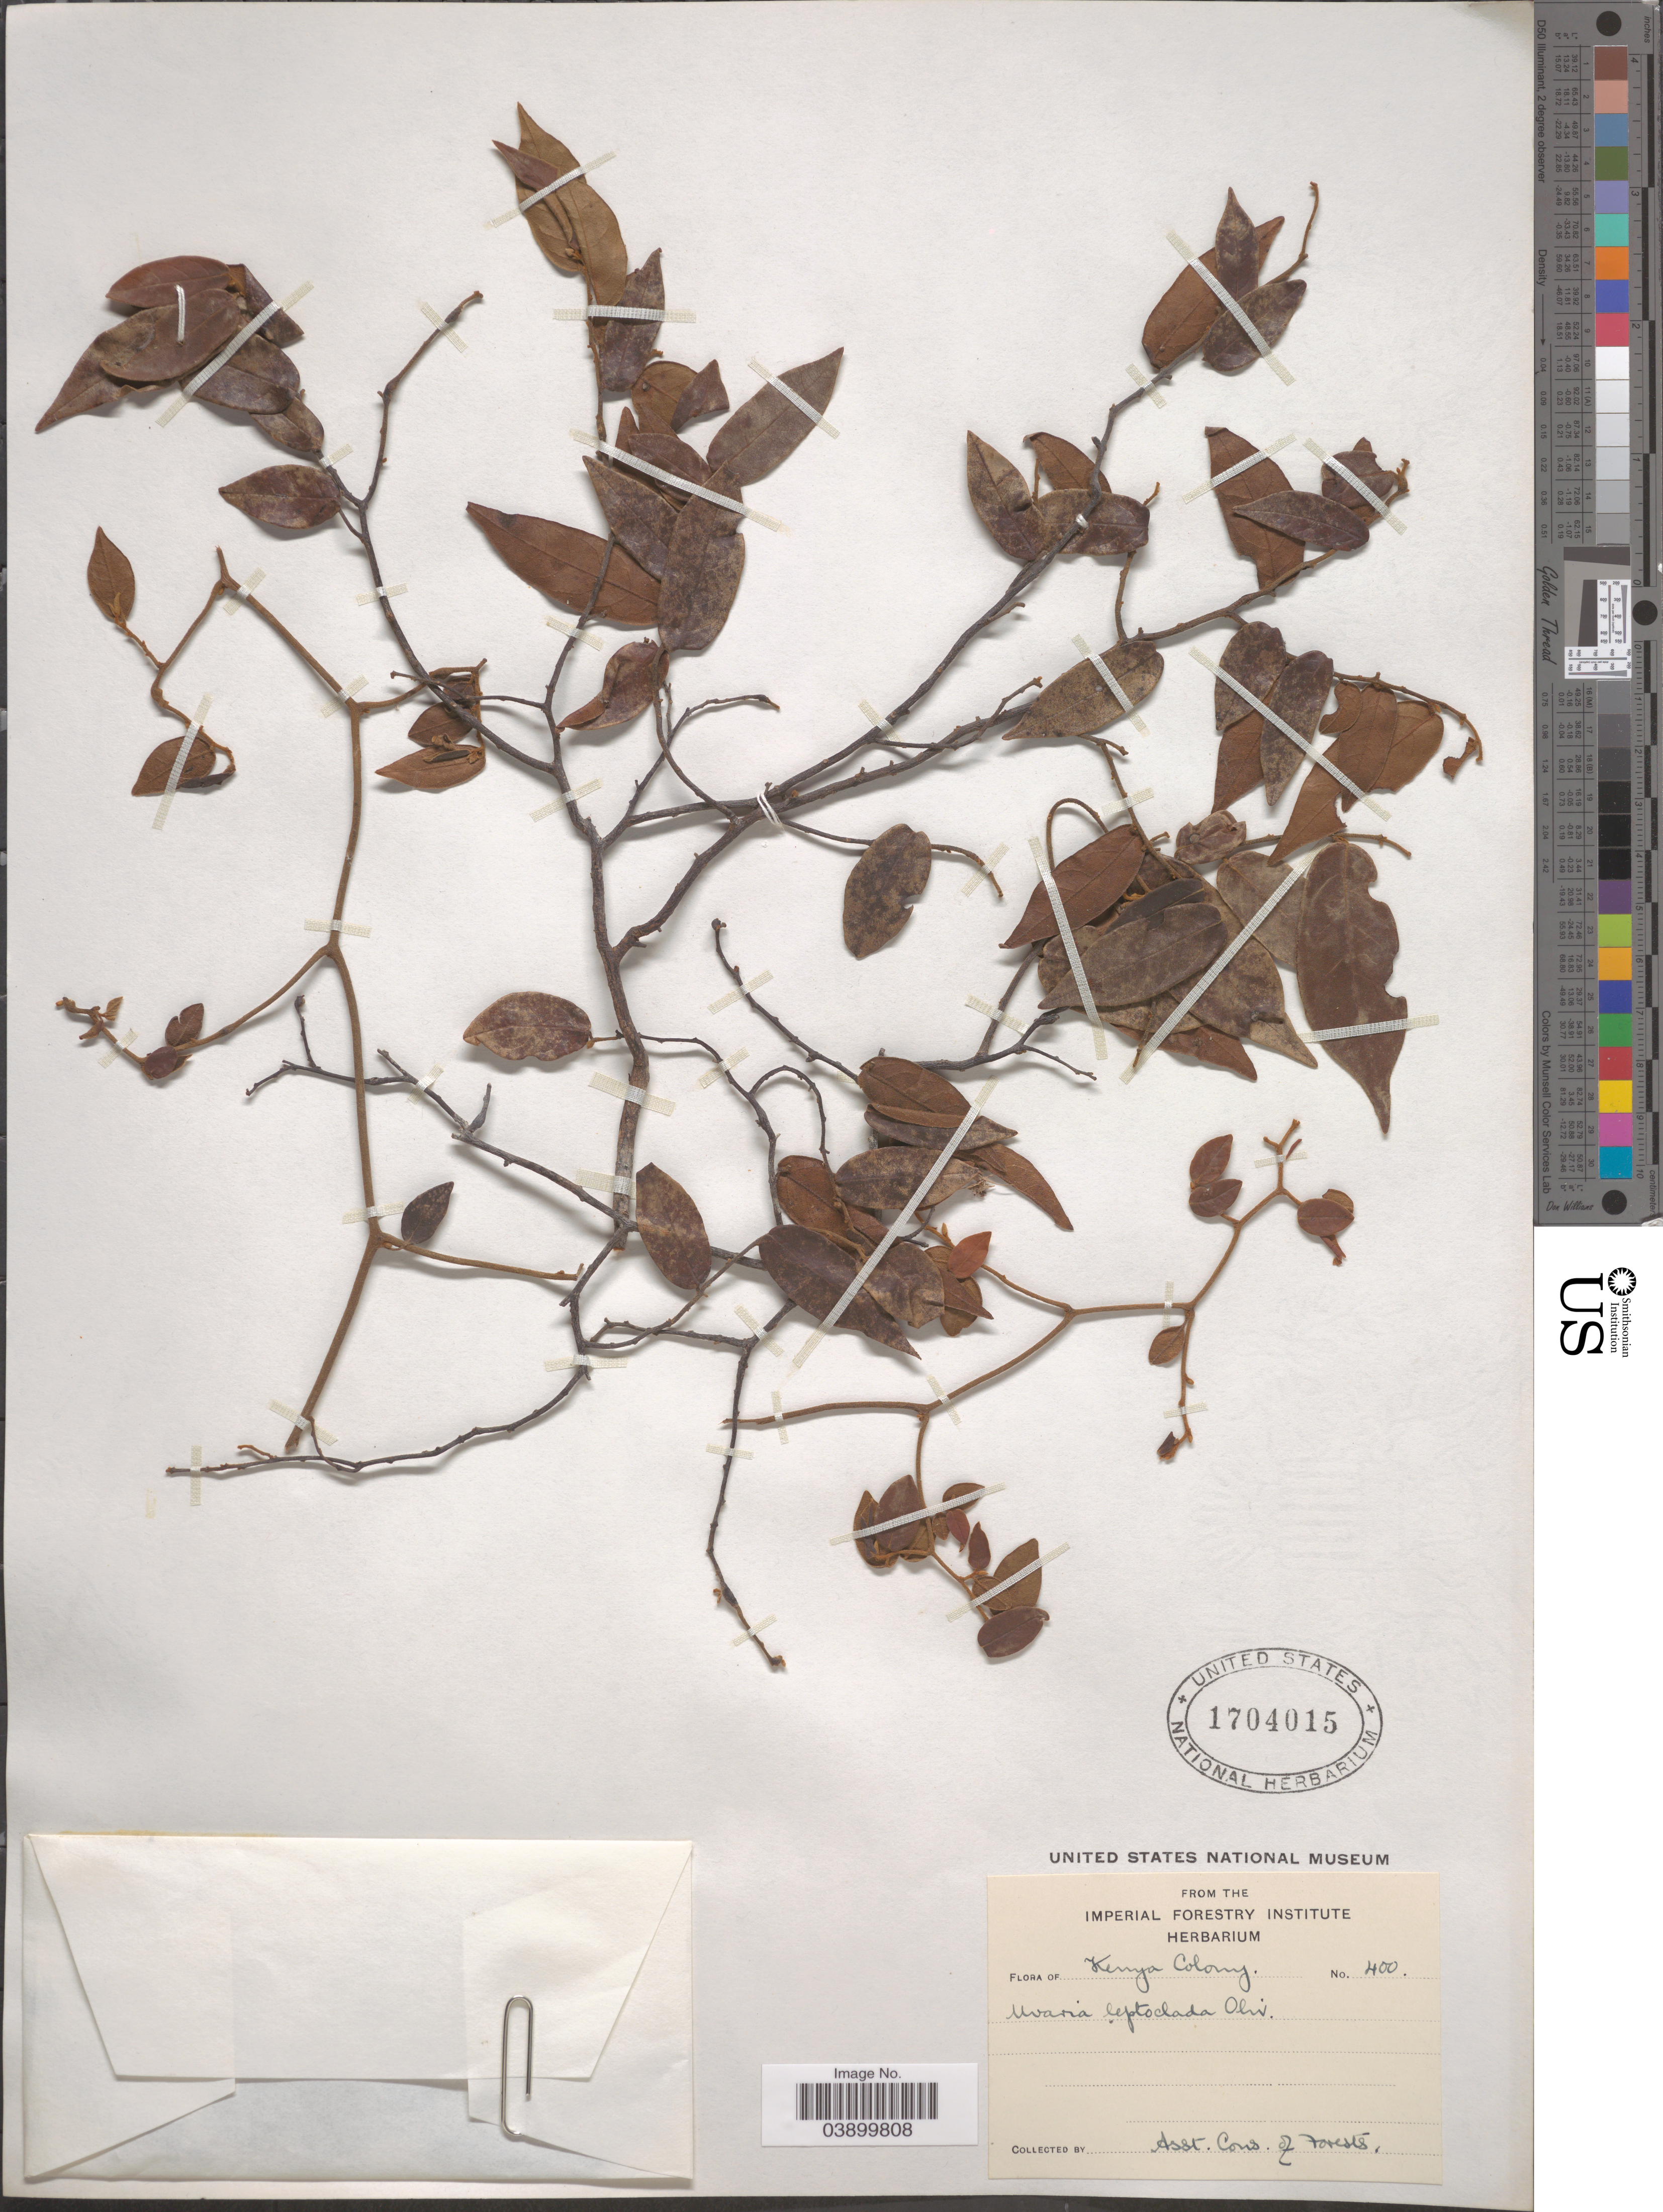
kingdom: Plantae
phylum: Tracheophyta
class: Magnoliopsida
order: Magnoliales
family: Annonaceae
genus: Uvaria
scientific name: Uvaria leptoclada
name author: Oliv.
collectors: -. Ass. Cons. of Forests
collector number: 400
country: Kenya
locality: Kenya Colony.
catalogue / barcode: US 1704015